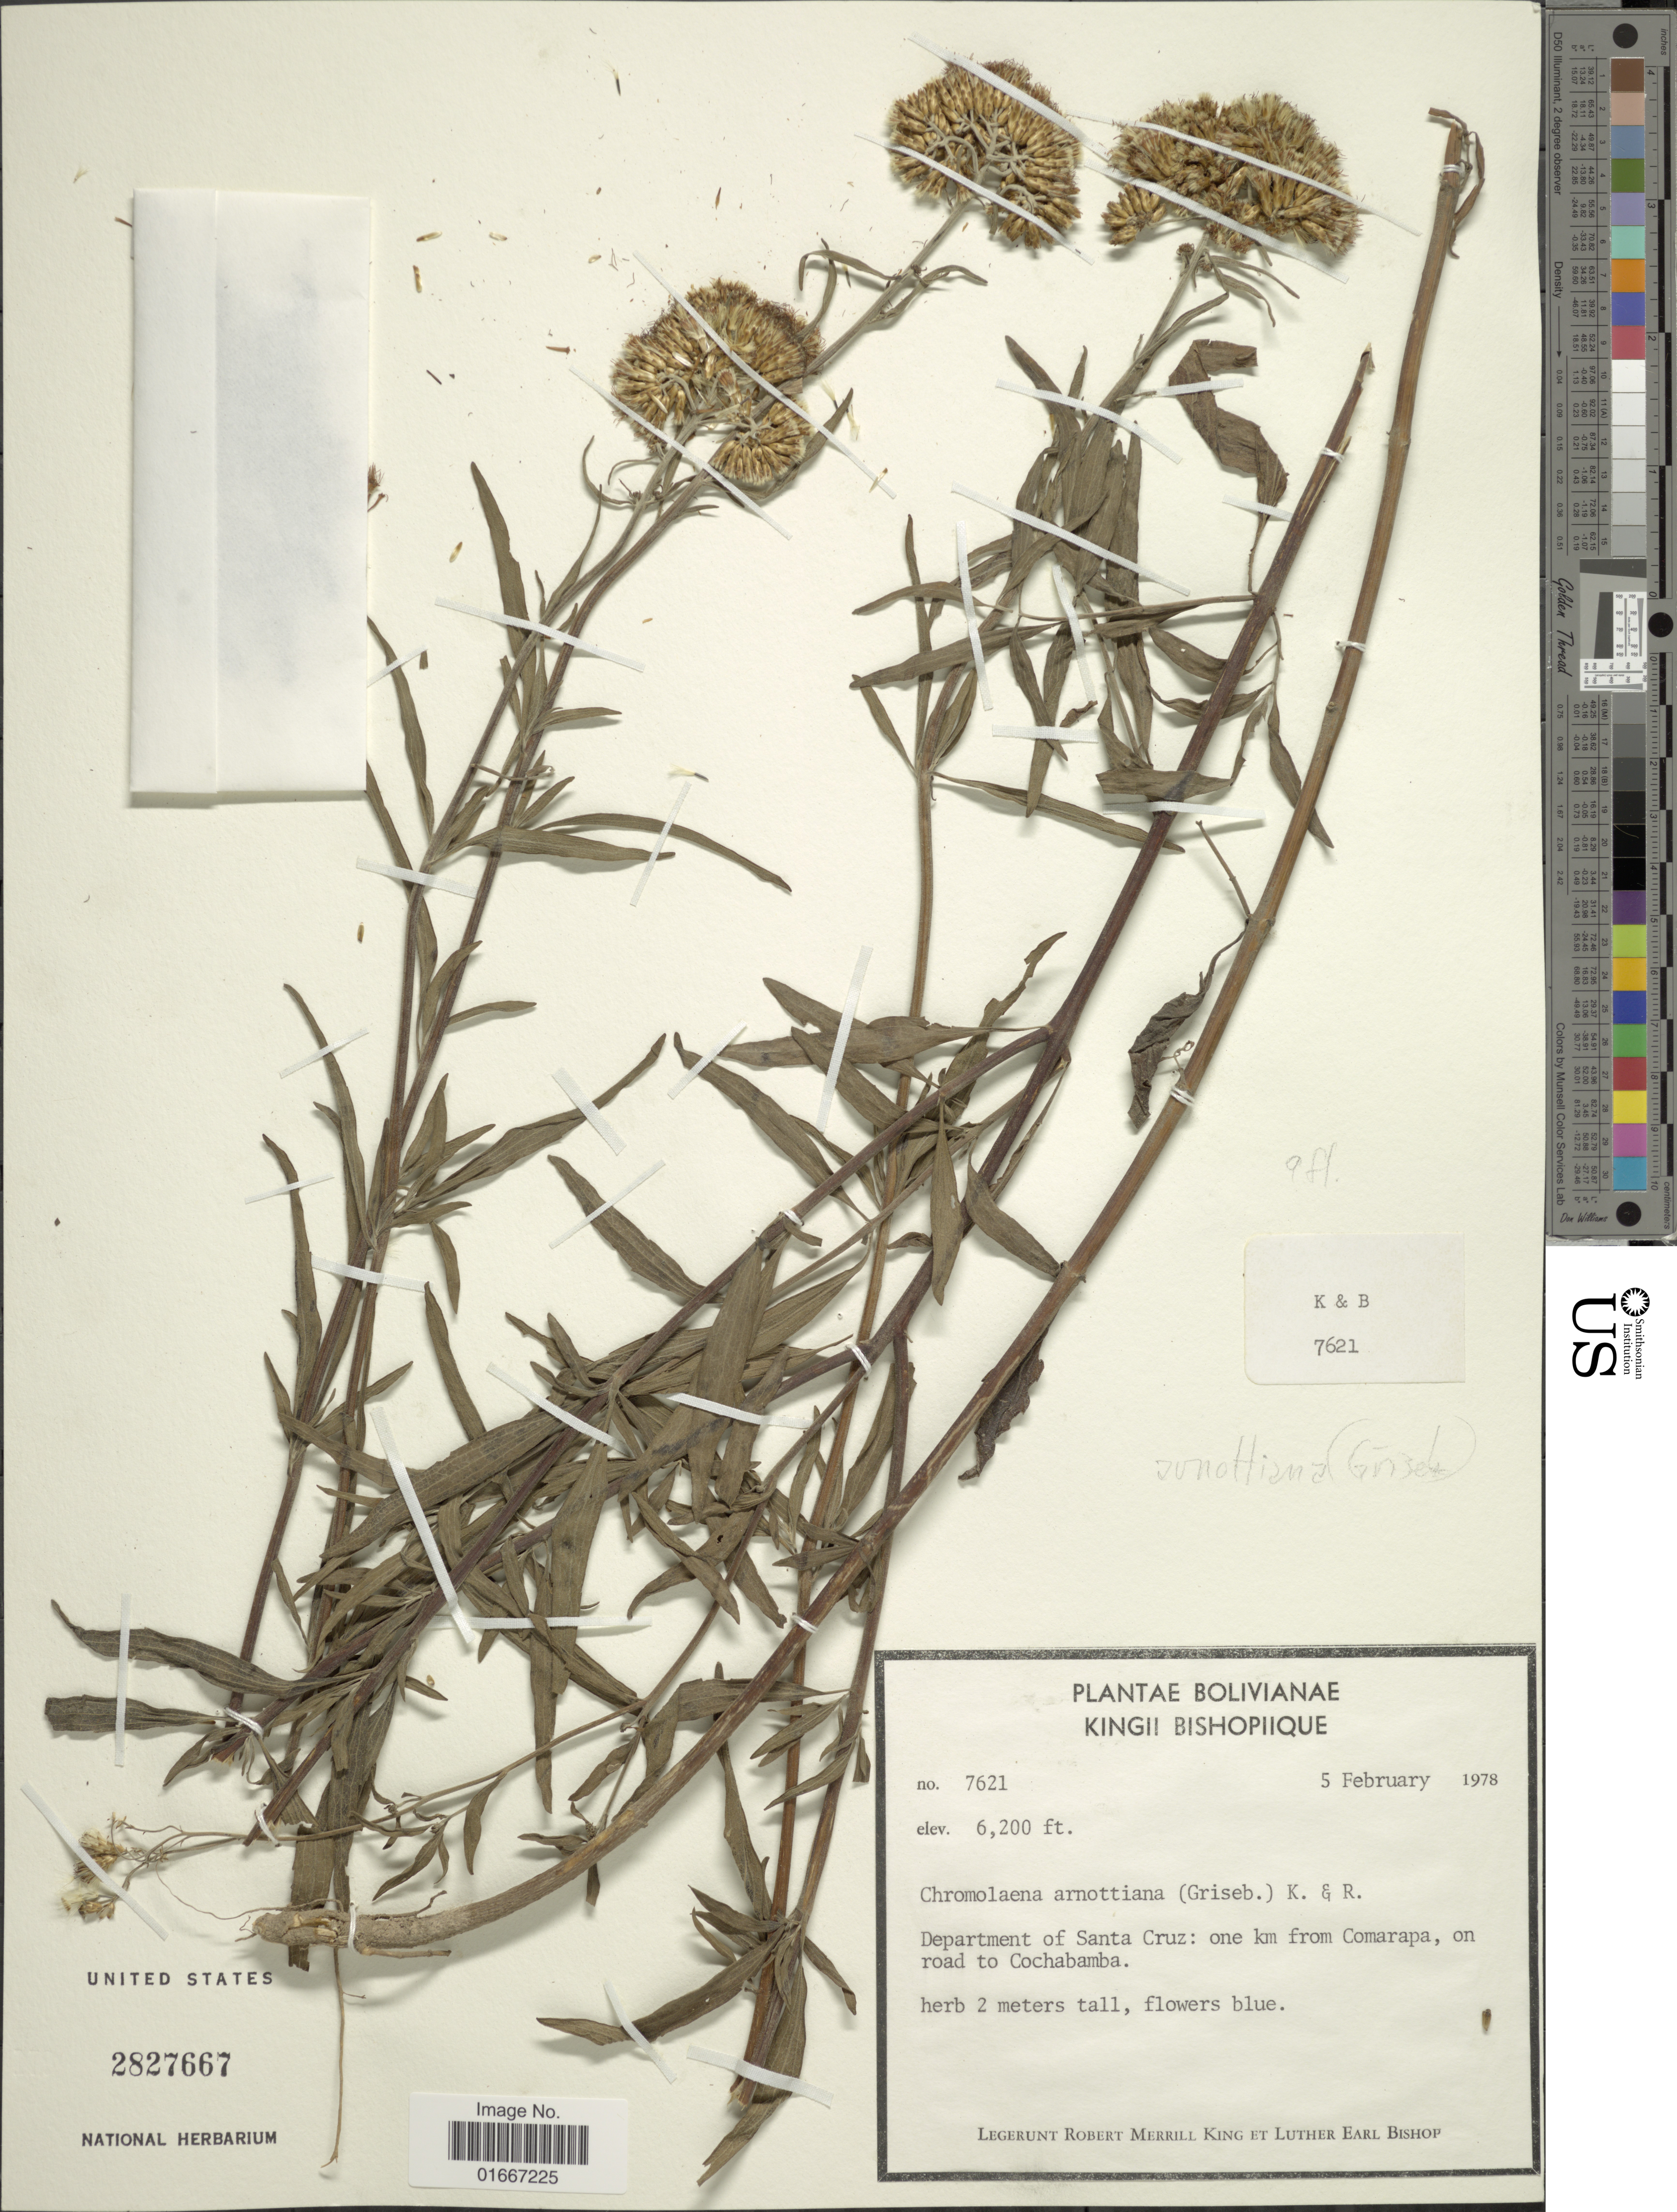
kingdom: Plantae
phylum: Tracheophyta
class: Magnoliopsida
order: Asterales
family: Asteraceae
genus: Chromolaena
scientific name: Chromolaena arnottiana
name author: (Griseb.) R.M. King & H. Rob.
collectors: R. M. King & L. E. Bishop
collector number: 7621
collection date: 1978-02-05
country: Bolivia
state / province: Santa Cruz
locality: One km from Comarapa, on road to Cochabamba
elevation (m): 1890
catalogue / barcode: US 2827667